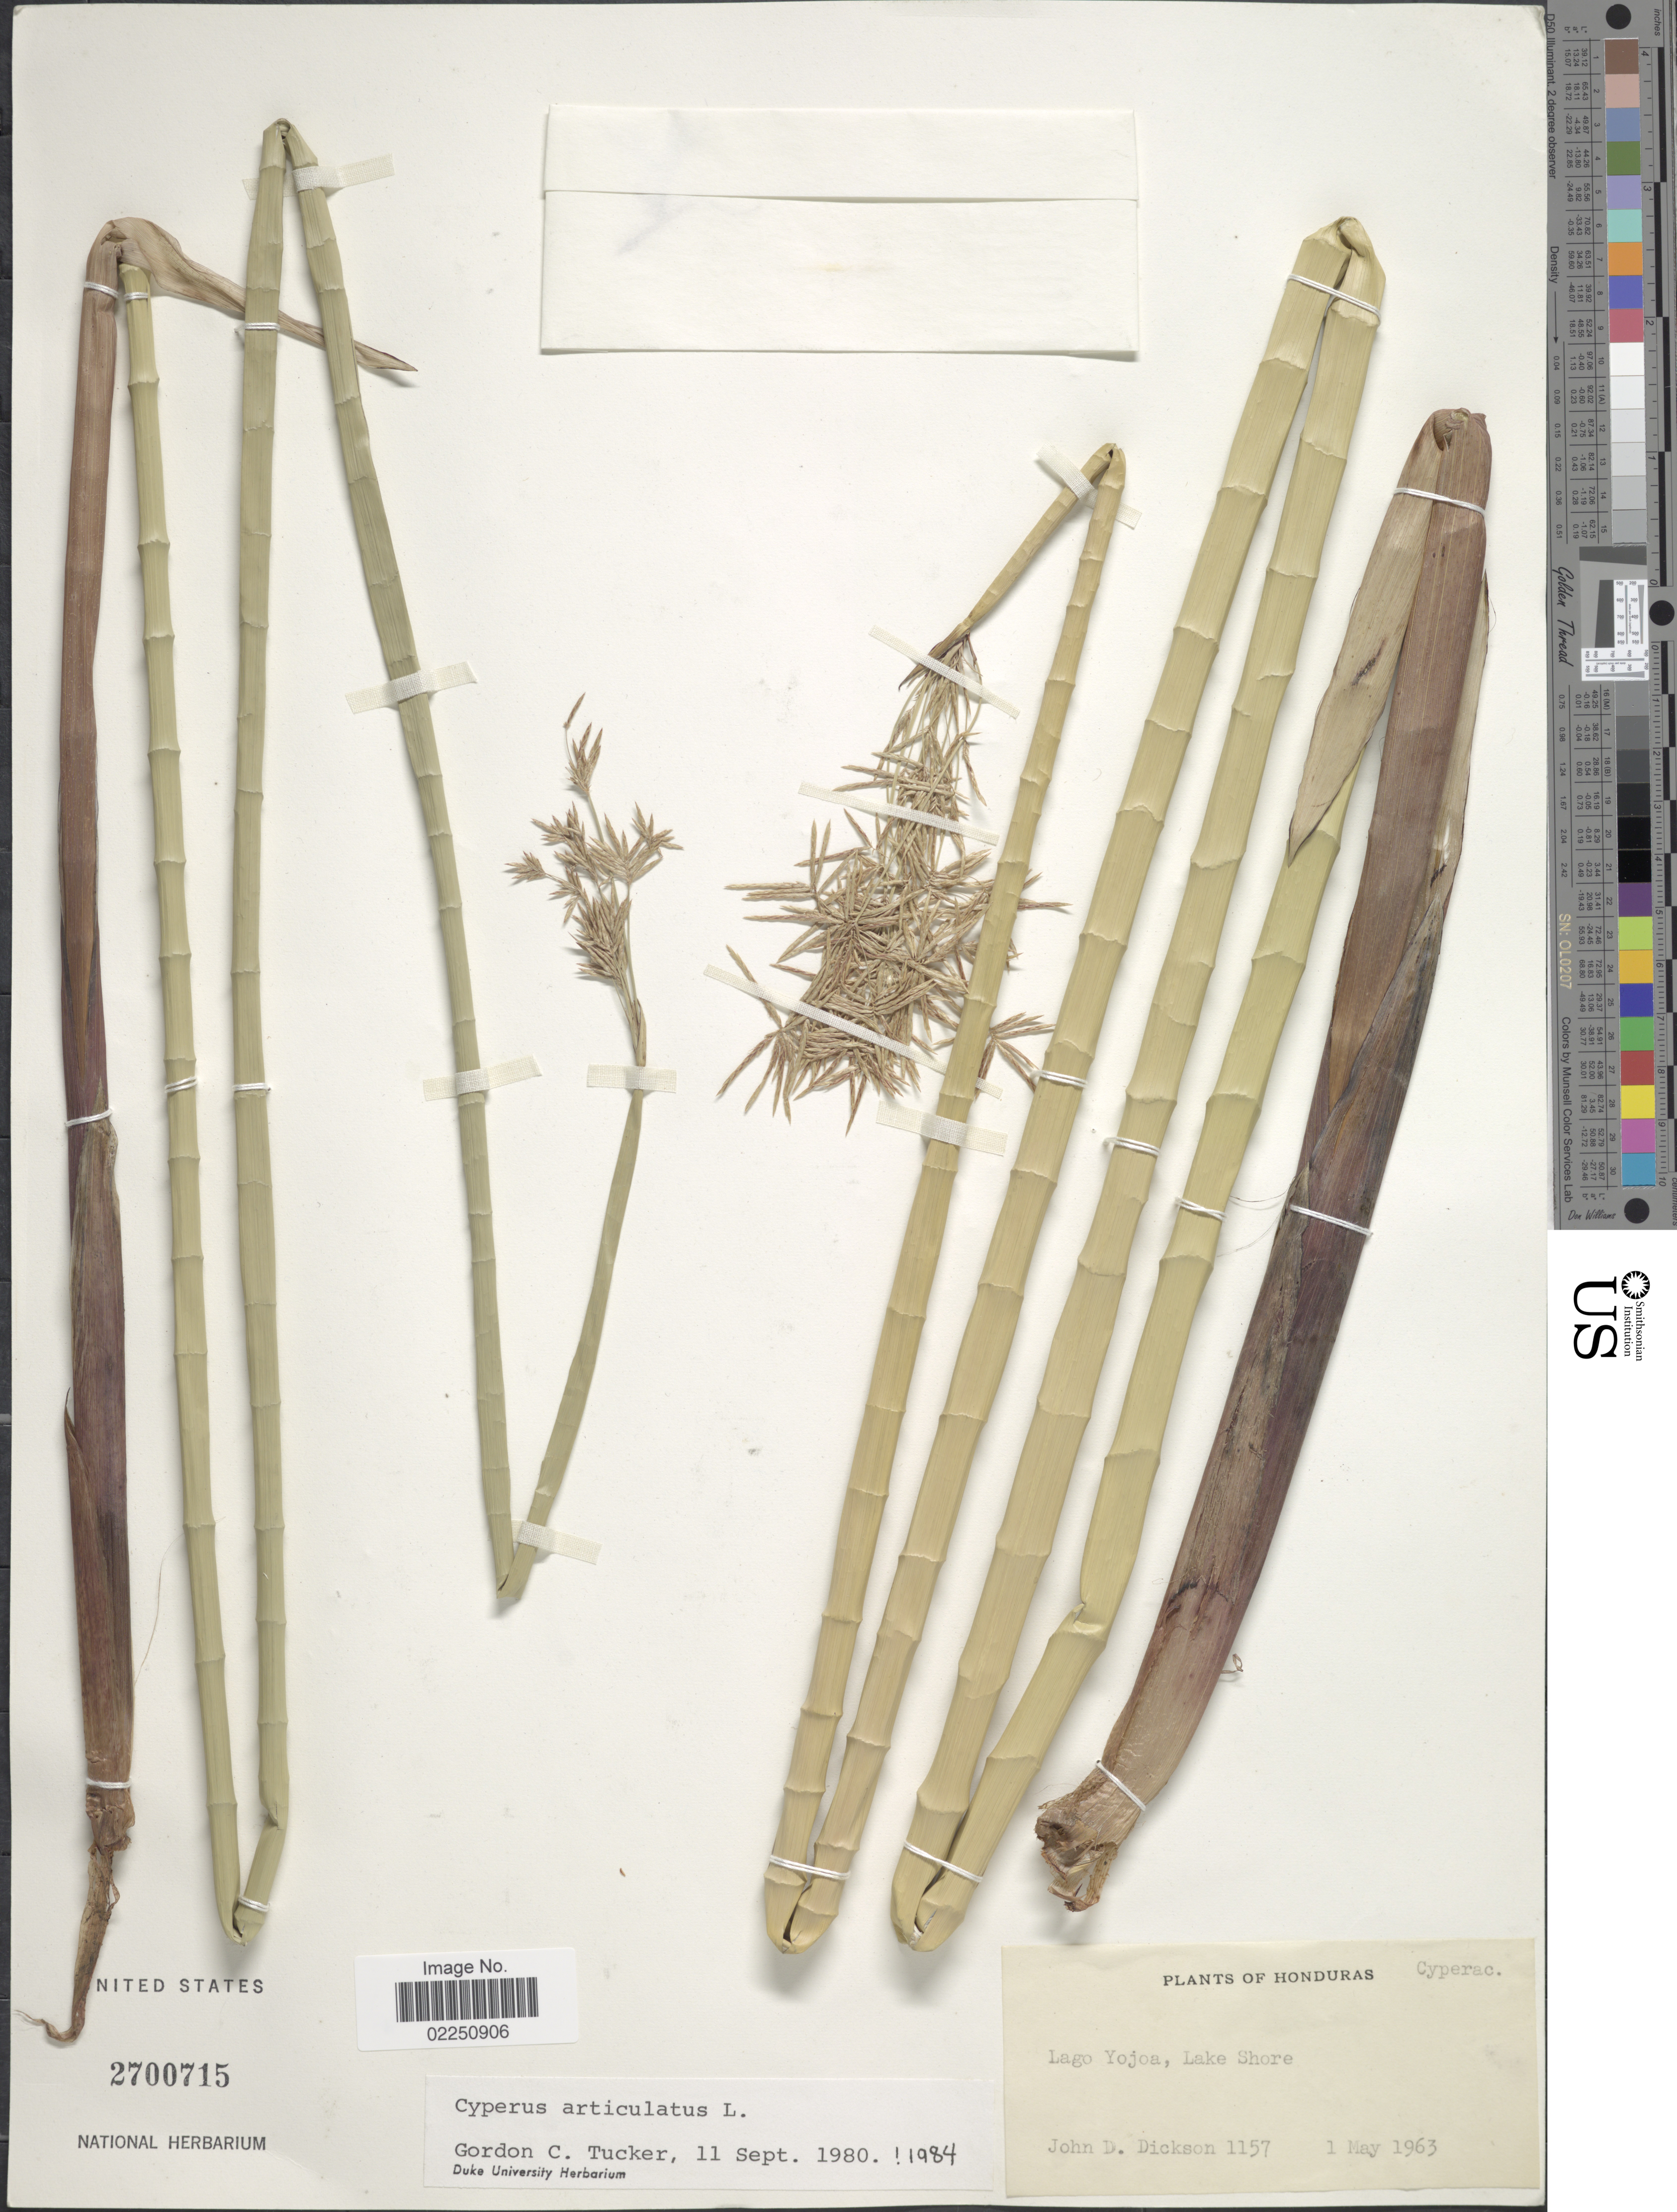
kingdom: Plantae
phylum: Tracheophyta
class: Liliopsida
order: Poales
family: Cyperaceae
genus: Cyperus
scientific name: Cyperus articulatus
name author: L.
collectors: J. Dickson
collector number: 1157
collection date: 1963-05-01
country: Honduras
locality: Lago Yojoa, Lake Shore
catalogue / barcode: US 2700715